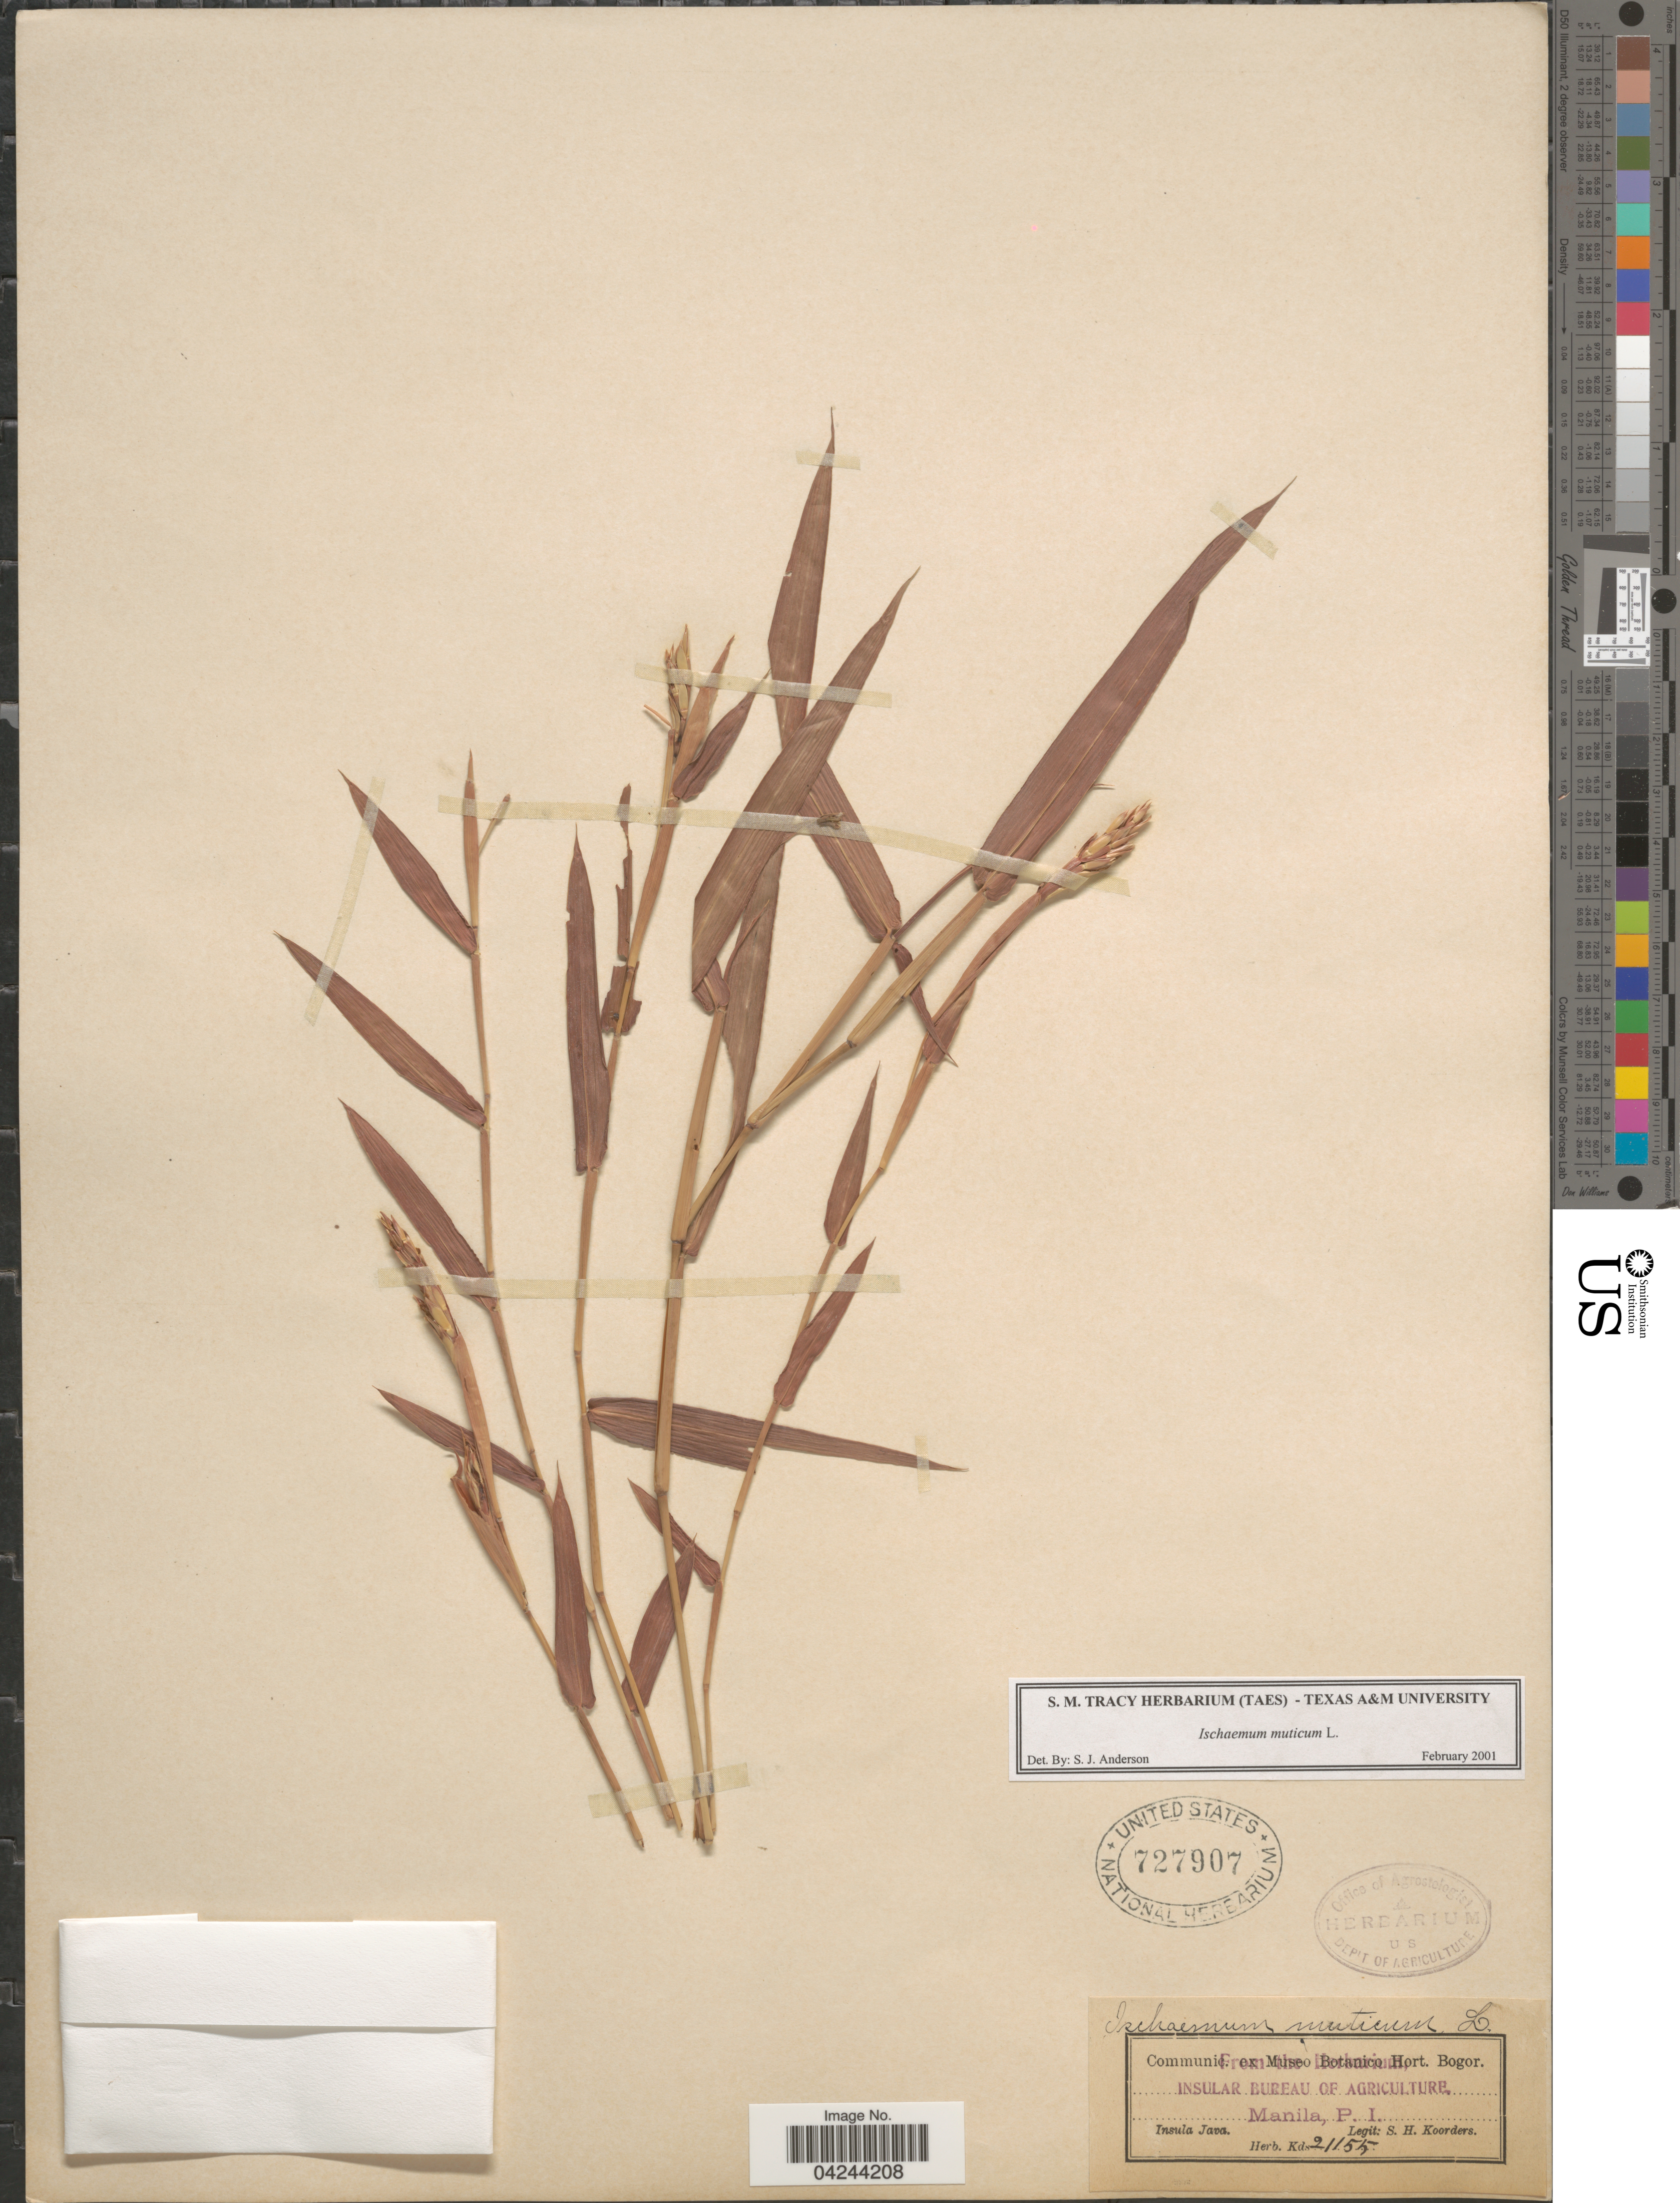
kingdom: Plantae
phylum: Tracheophyta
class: Liliopsida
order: Poales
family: Poaceae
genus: Ischaemum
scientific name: Ischaemum muticum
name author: L.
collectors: S. H. Koorders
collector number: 21155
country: Indonesia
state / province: Java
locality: Insula Java.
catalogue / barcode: US 727907